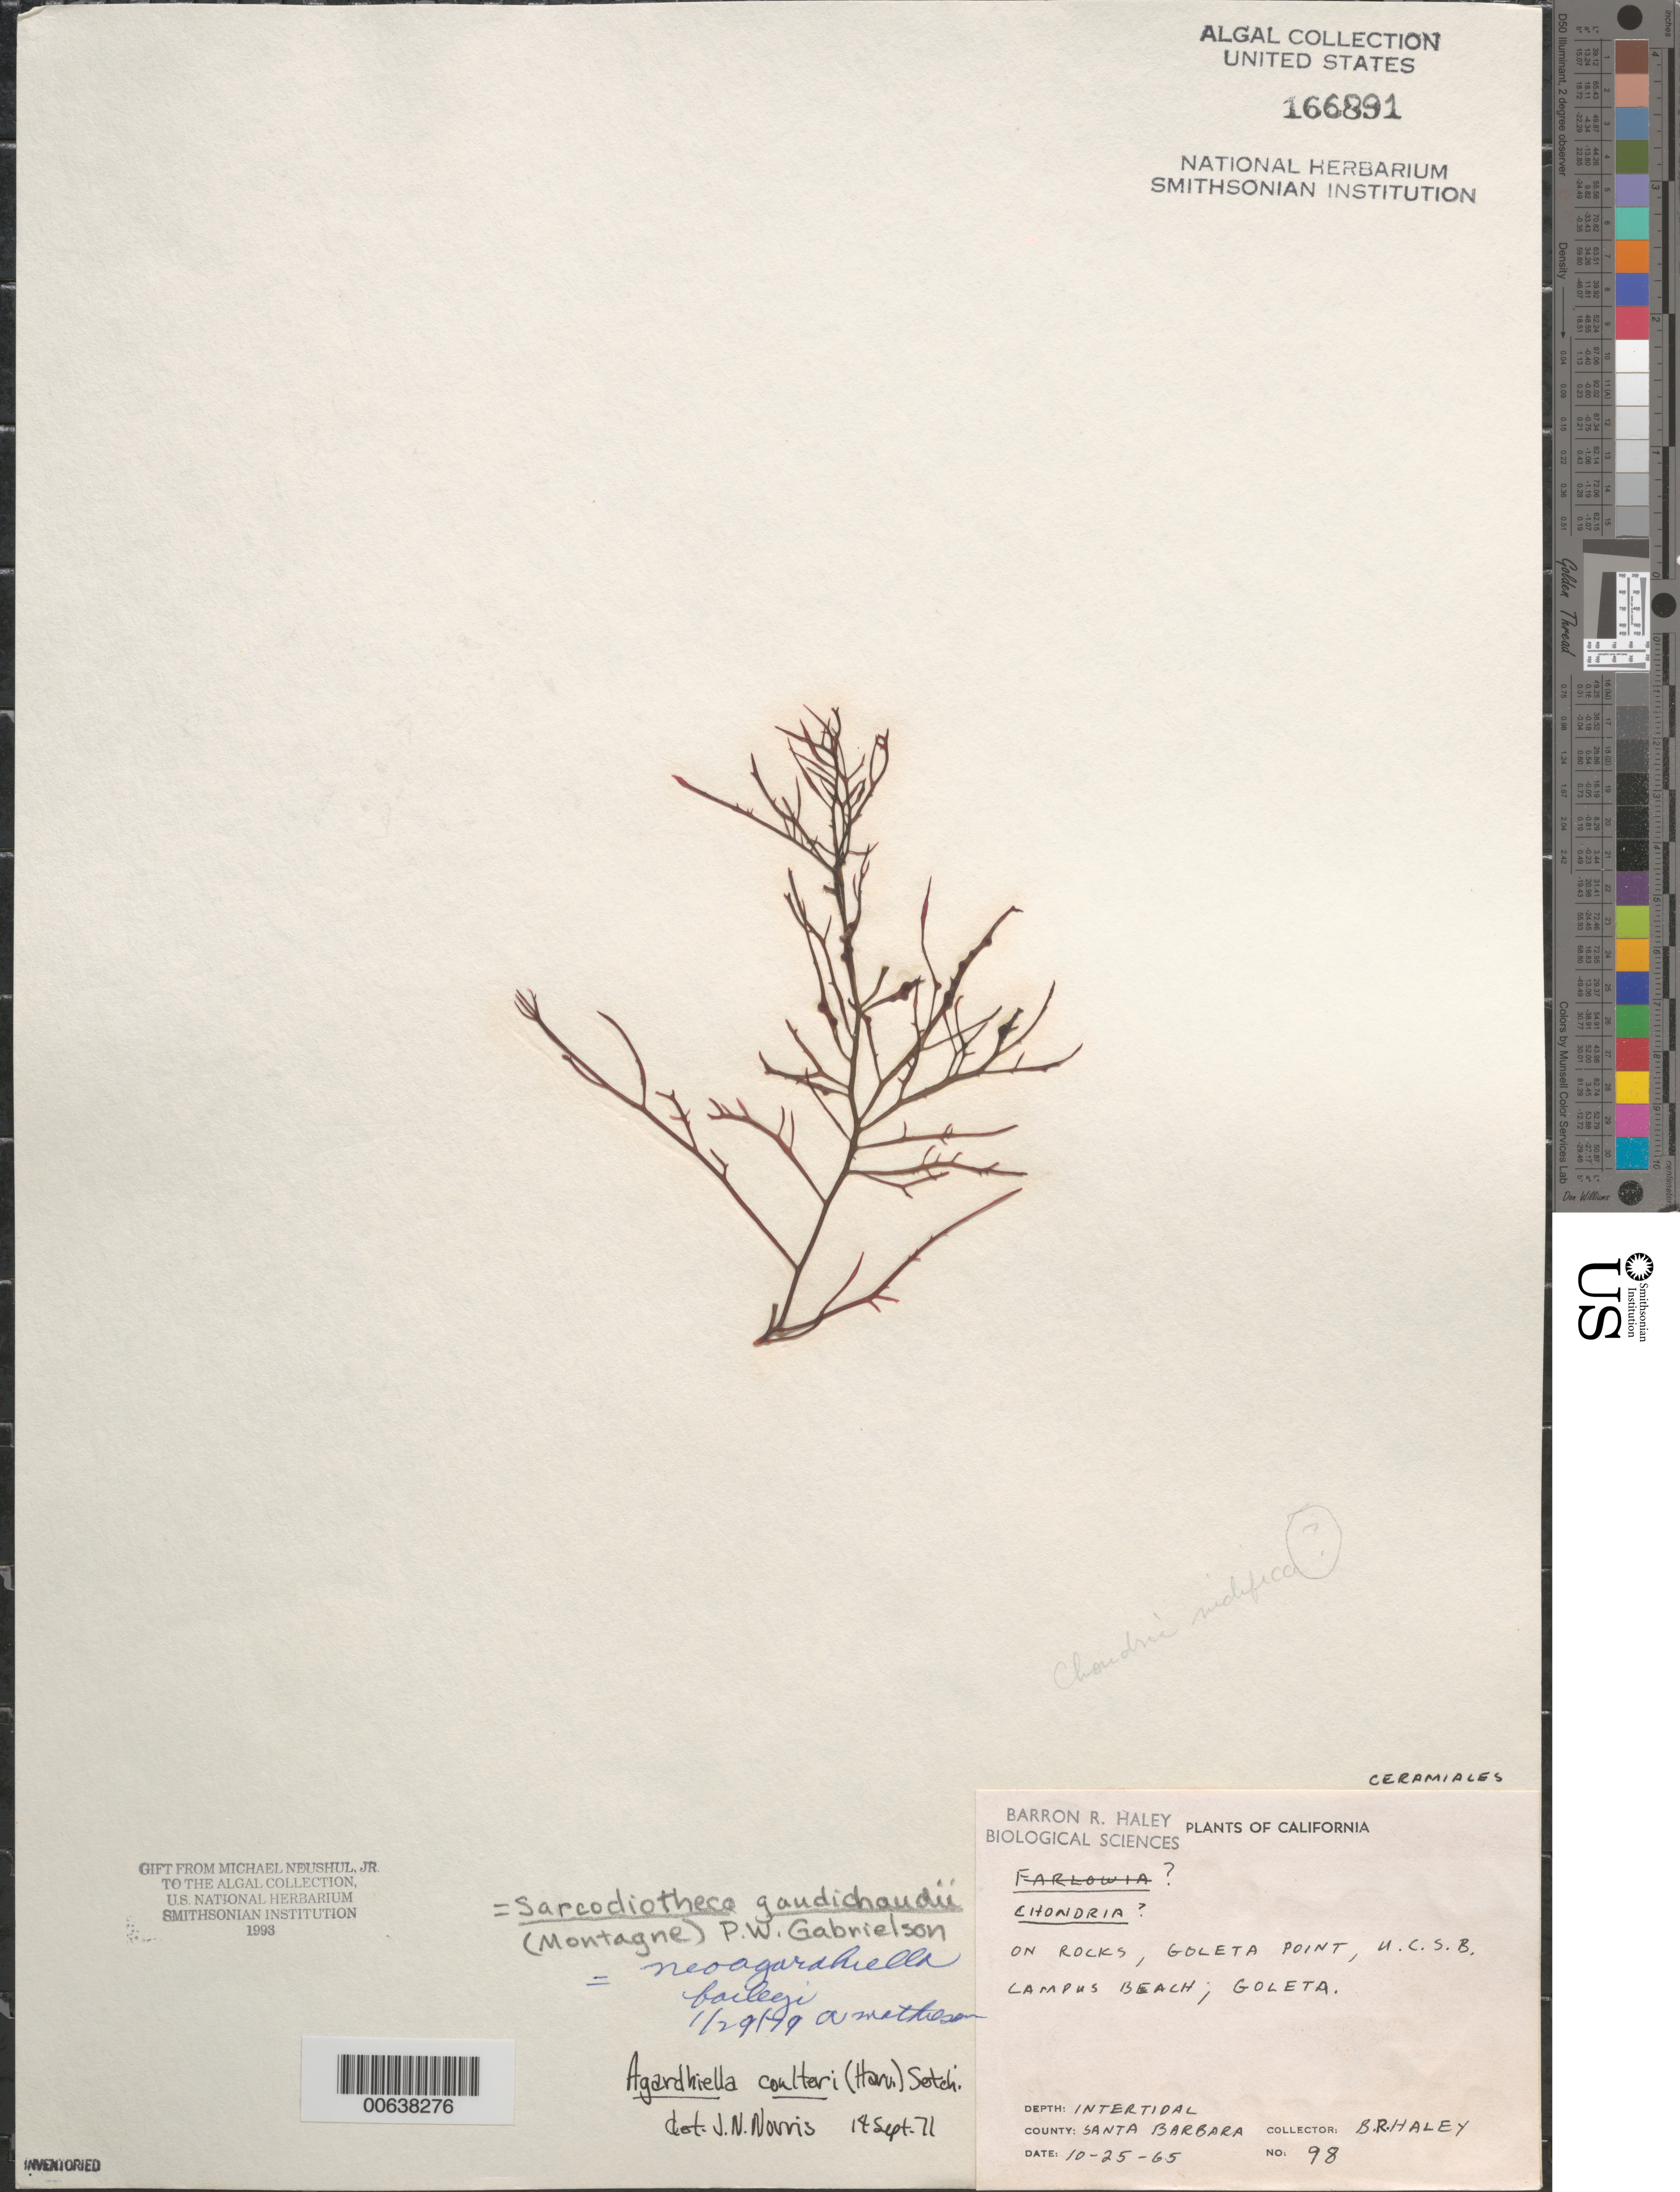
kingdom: Plantae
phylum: Rhodophyta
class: Florideophyceae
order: Gigartinales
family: Solieriaceae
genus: Sarcodiotheca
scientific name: Sarcodiotheca gaudichaudii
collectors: B. Haley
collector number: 98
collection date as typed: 25 Oct 1965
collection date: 1965-10-25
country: United States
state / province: California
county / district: Santa Barbara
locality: Goleta Point, University of California Santa Barbara, Campus Beach, Goleta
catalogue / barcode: US 166891